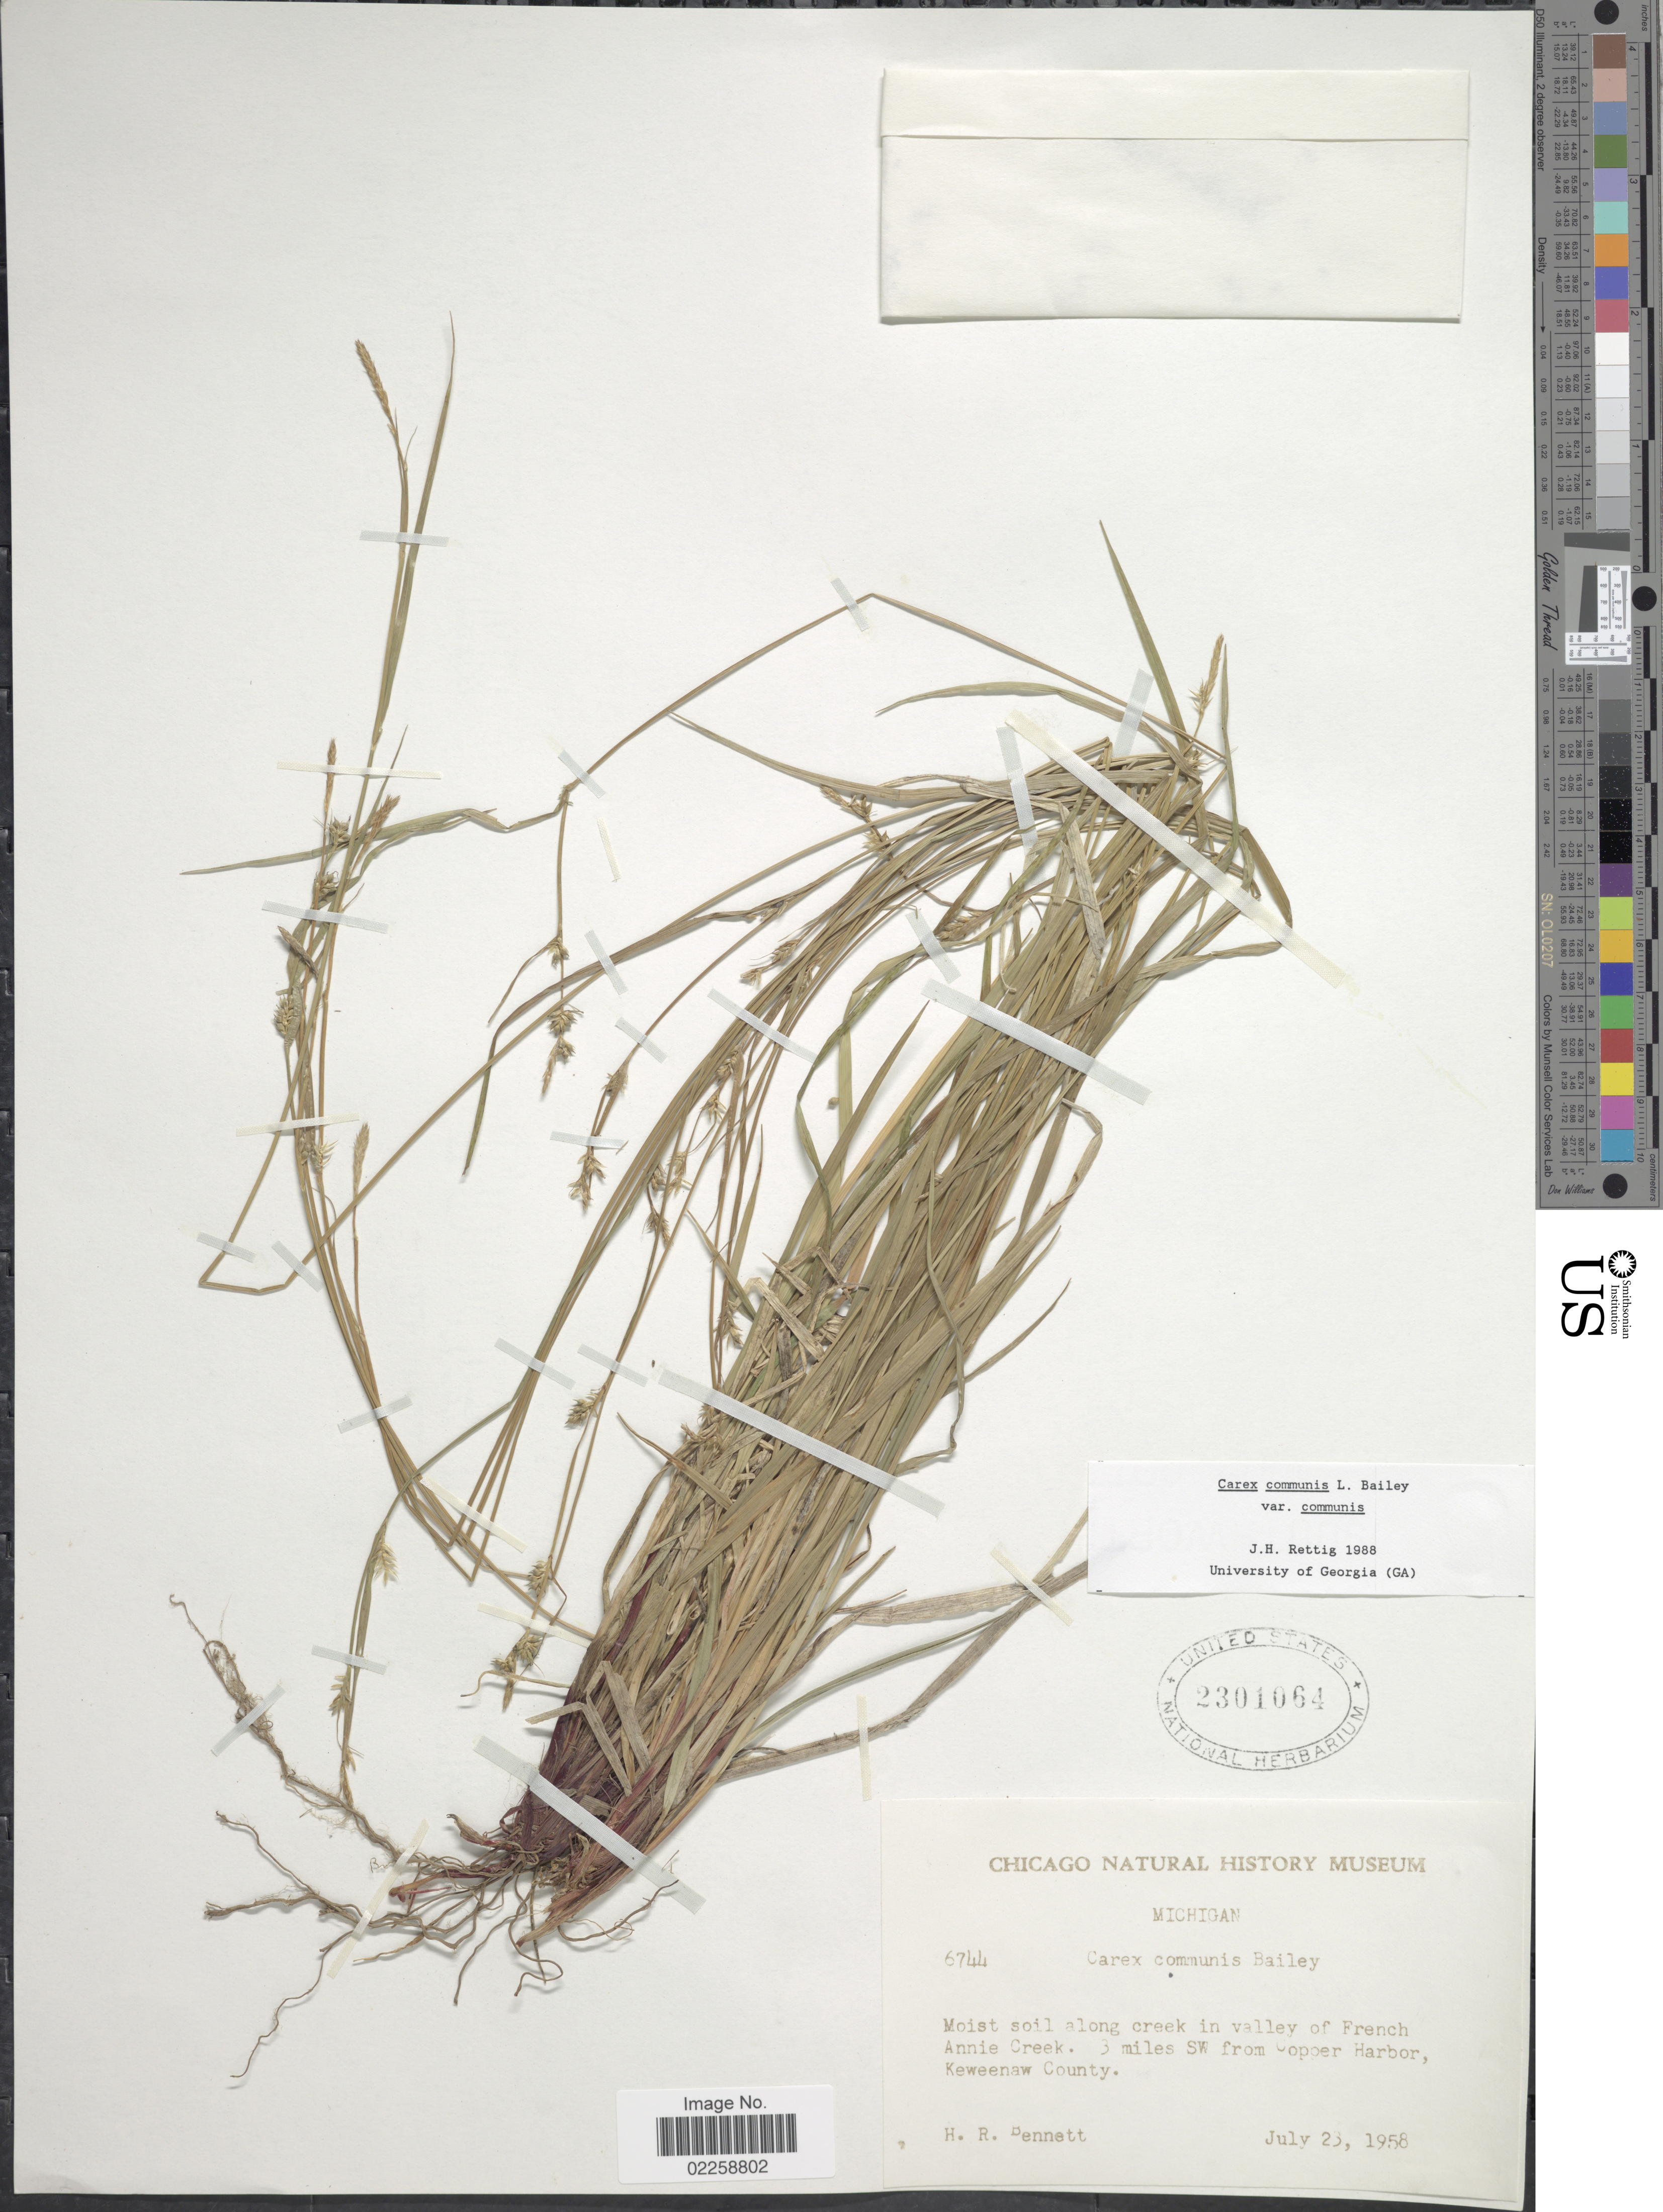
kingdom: Plantae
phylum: Tracheophyta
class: Liliopsida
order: Poales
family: Cyperaceae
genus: Carex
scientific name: Carex communis var. communis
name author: L.H. Bailey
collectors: H. R. Bennett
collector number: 6744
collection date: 1958-07-23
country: United States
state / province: Michigan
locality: Moist soil along creek in valley of French Annie Creek, 3 miles SW from Copper Harbor, Keweenaw County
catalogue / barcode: US 2301064